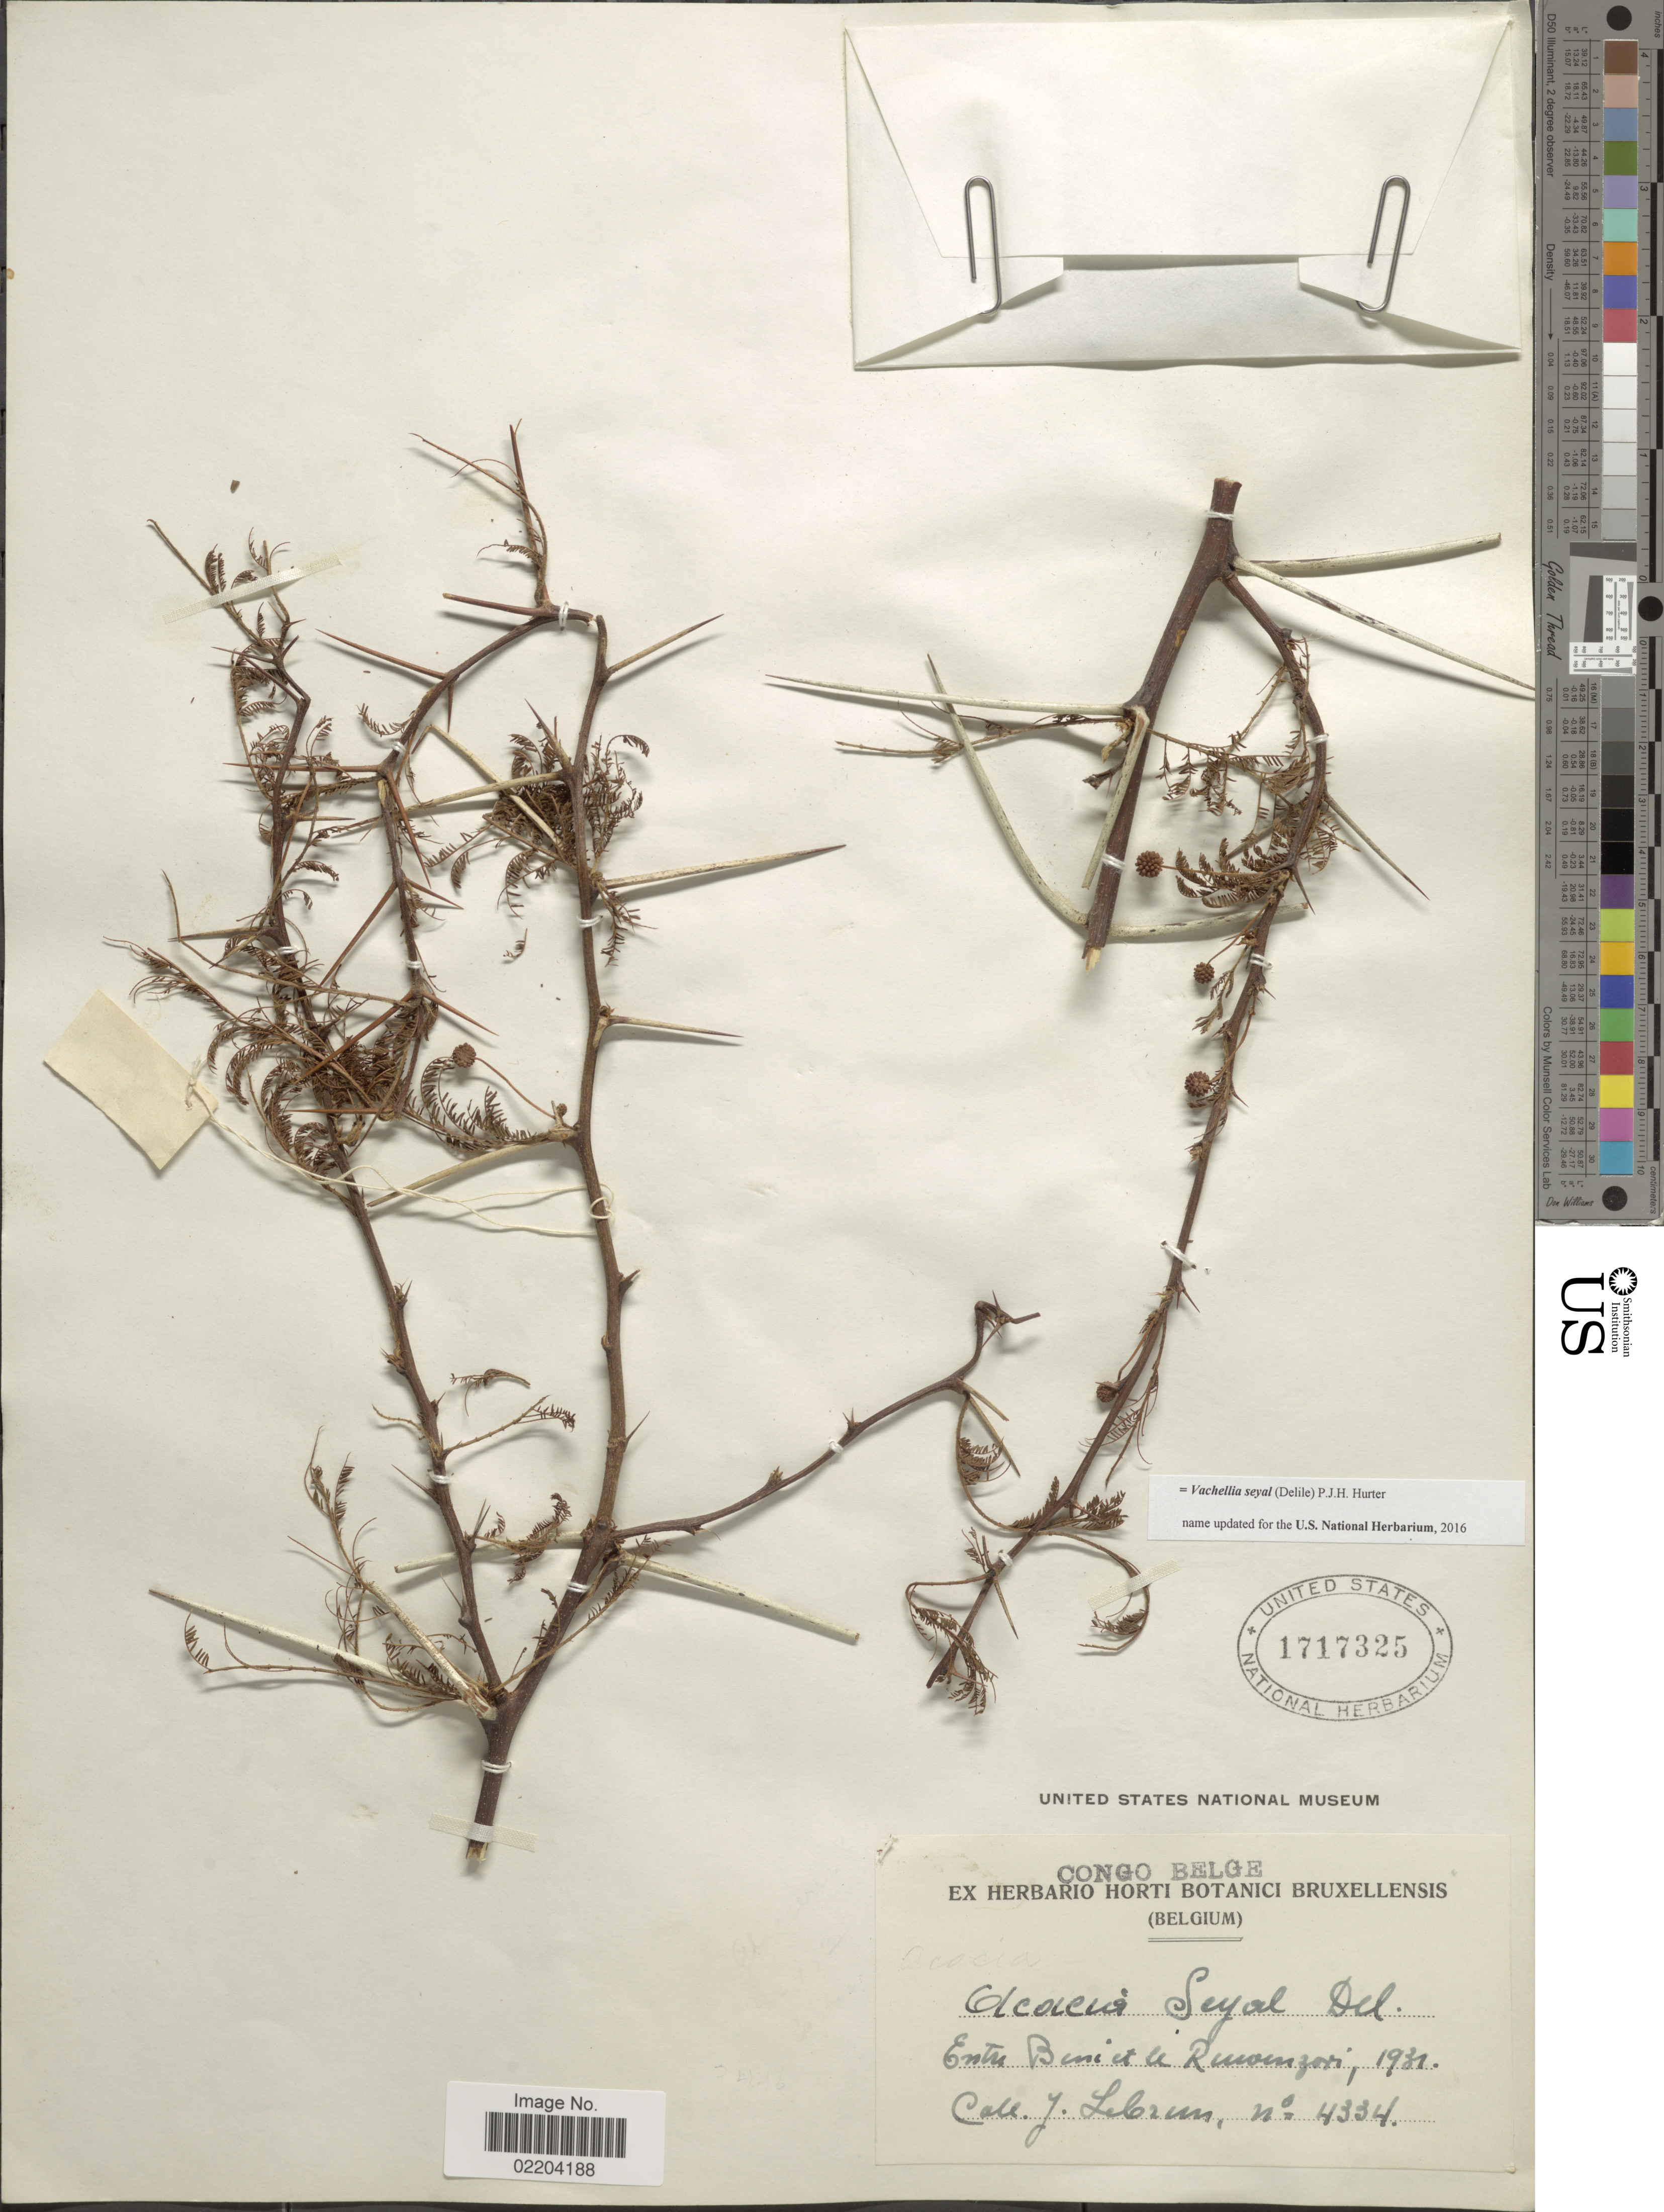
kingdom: Plantae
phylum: Tracheophyta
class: Magnoliopsida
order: Fabales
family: Fabaceae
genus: Vachellia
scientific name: Vachellia seyal var. seyal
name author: (Delile) P.J.H. Hurter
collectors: J. A. Lebrun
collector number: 4334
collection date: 1931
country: Congo, Democratic Republic of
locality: Congo-Belge, Entre Beni et Le Ruwenzori.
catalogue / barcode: US 1717325